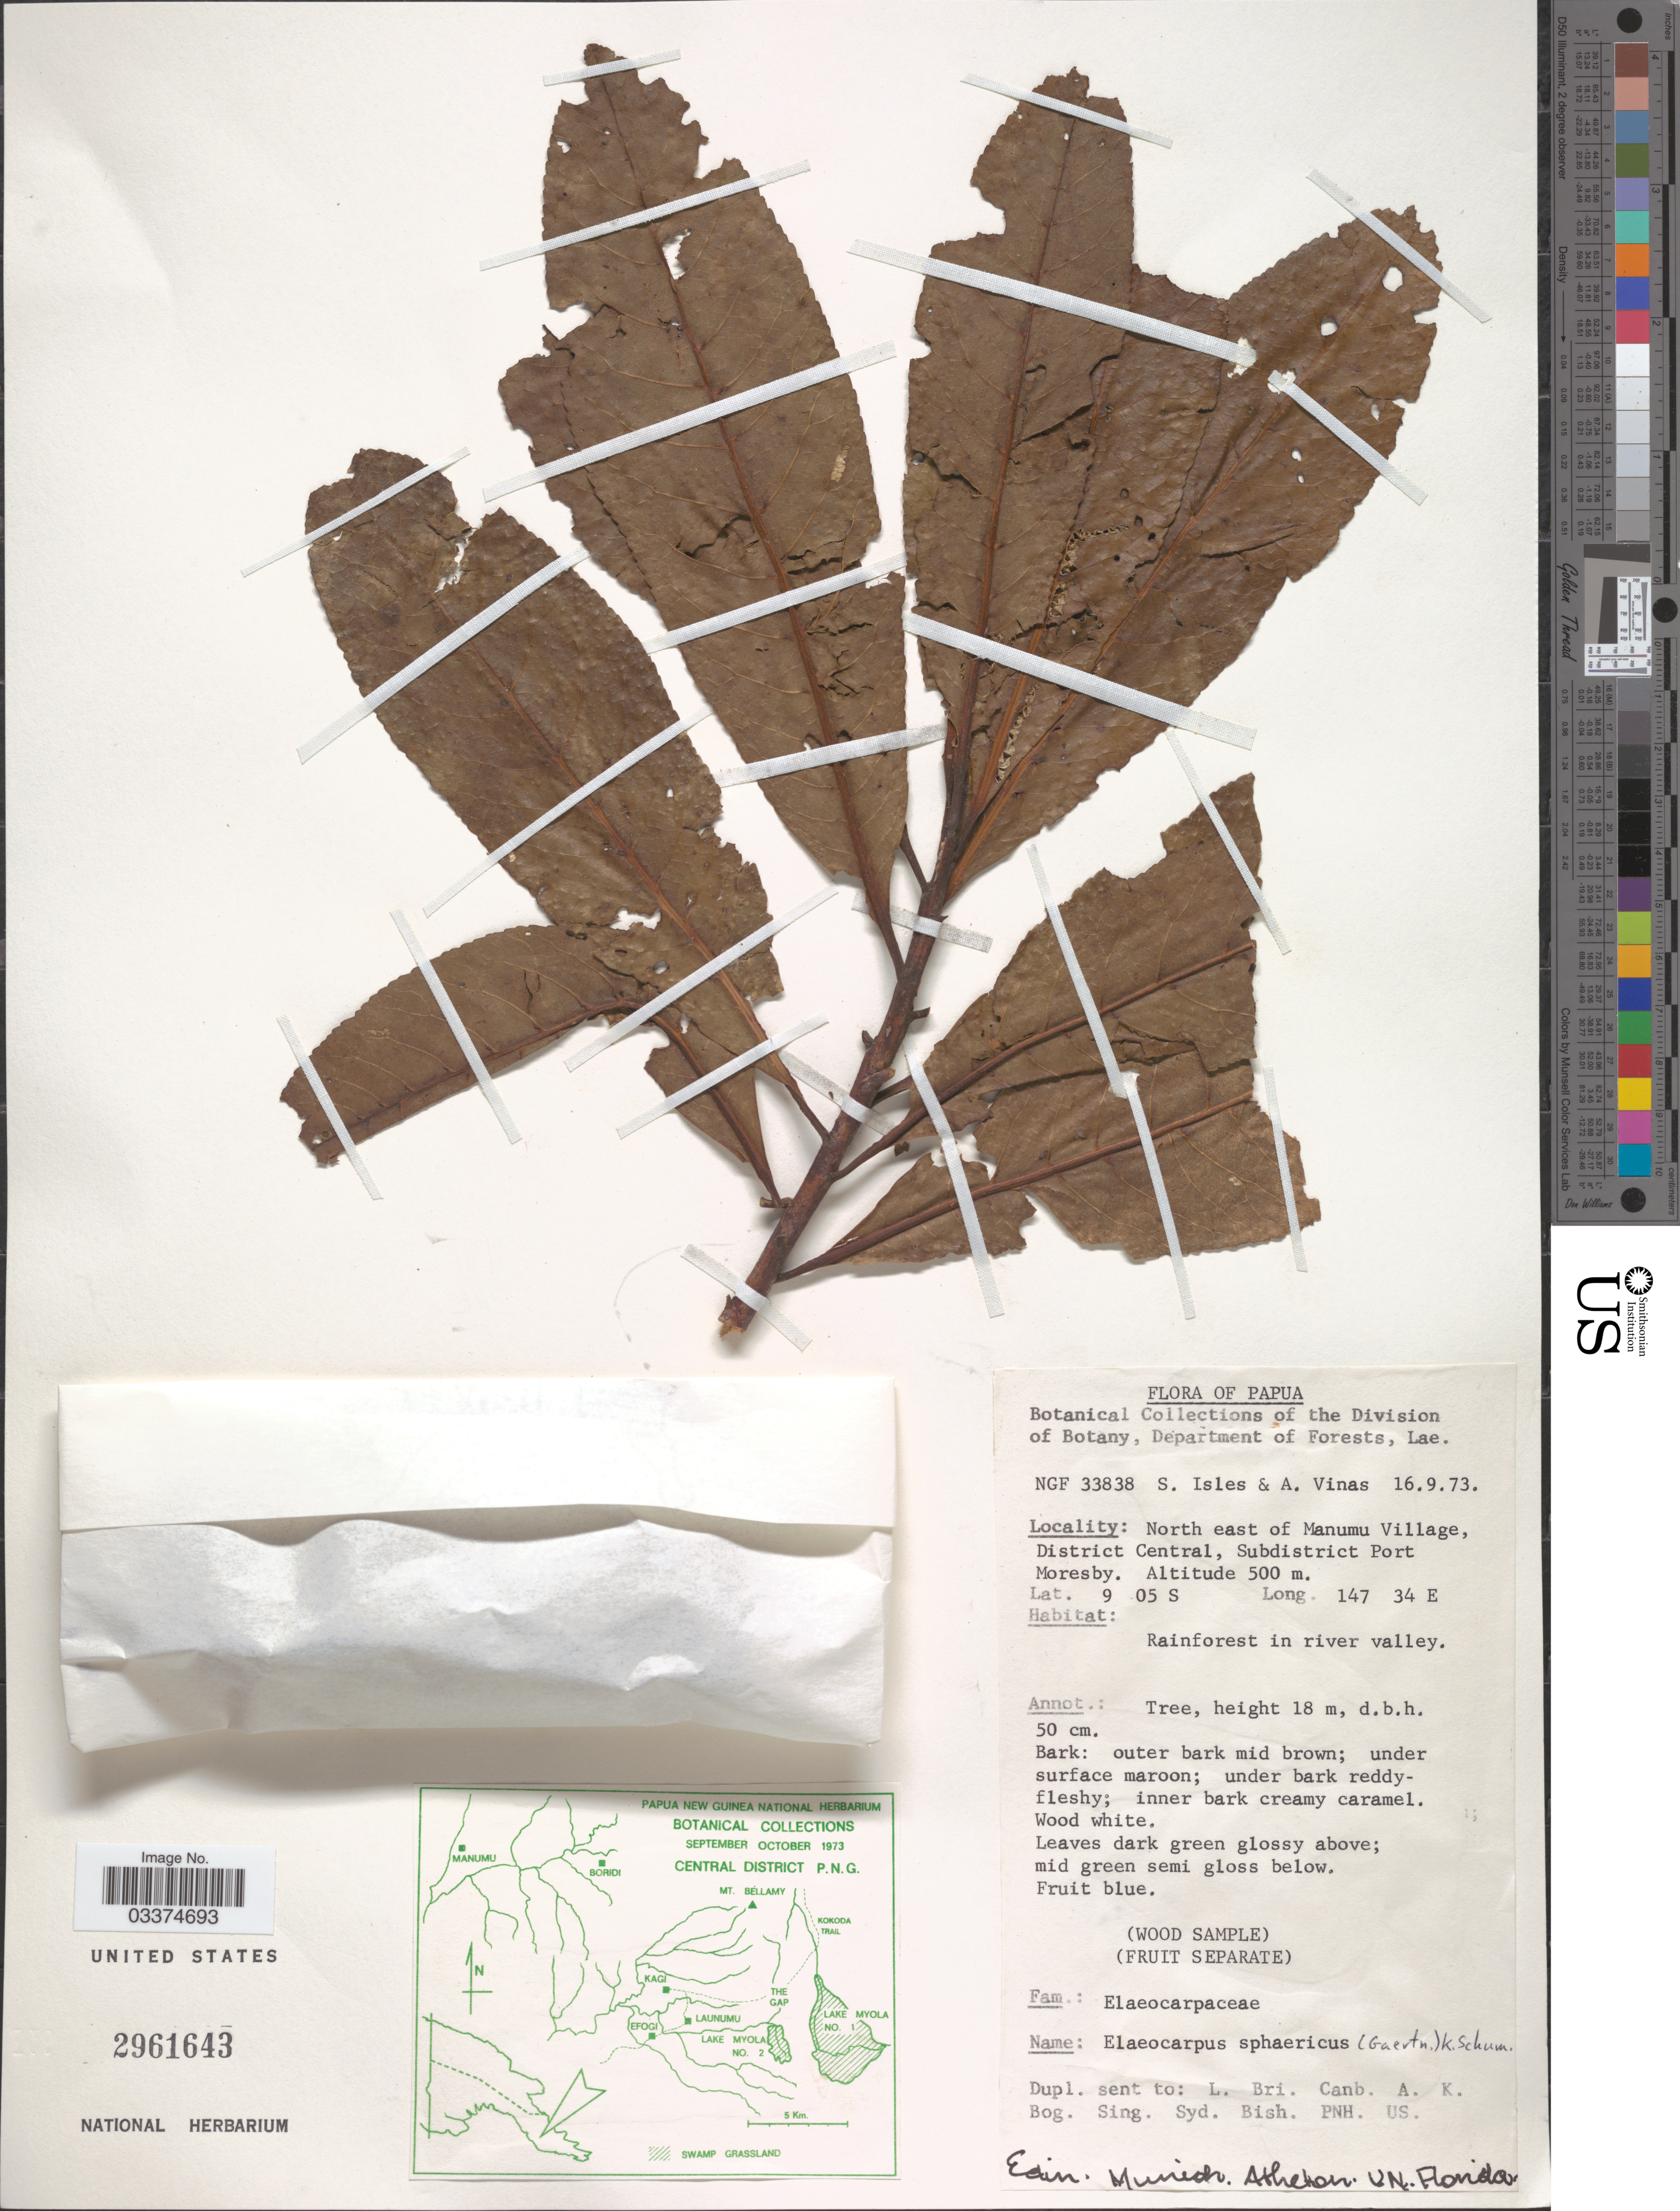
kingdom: Plantae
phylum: Tracheophyta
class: Magnoliopsida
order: Oxalidales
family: Elaeocarpaceae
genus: Elaeocarpus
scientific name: Elaeocarpus angustifolius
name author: Blume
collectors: S. Isles & A. Vinas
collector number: NGF 33838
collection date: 1973-09-16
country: Papua New Guinea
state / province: Central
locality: Papua. North east of Manumu Village, District Central, Subdistrict Port Moresby. Rainforest in river valley.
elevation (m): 500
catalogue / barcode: US 2961643